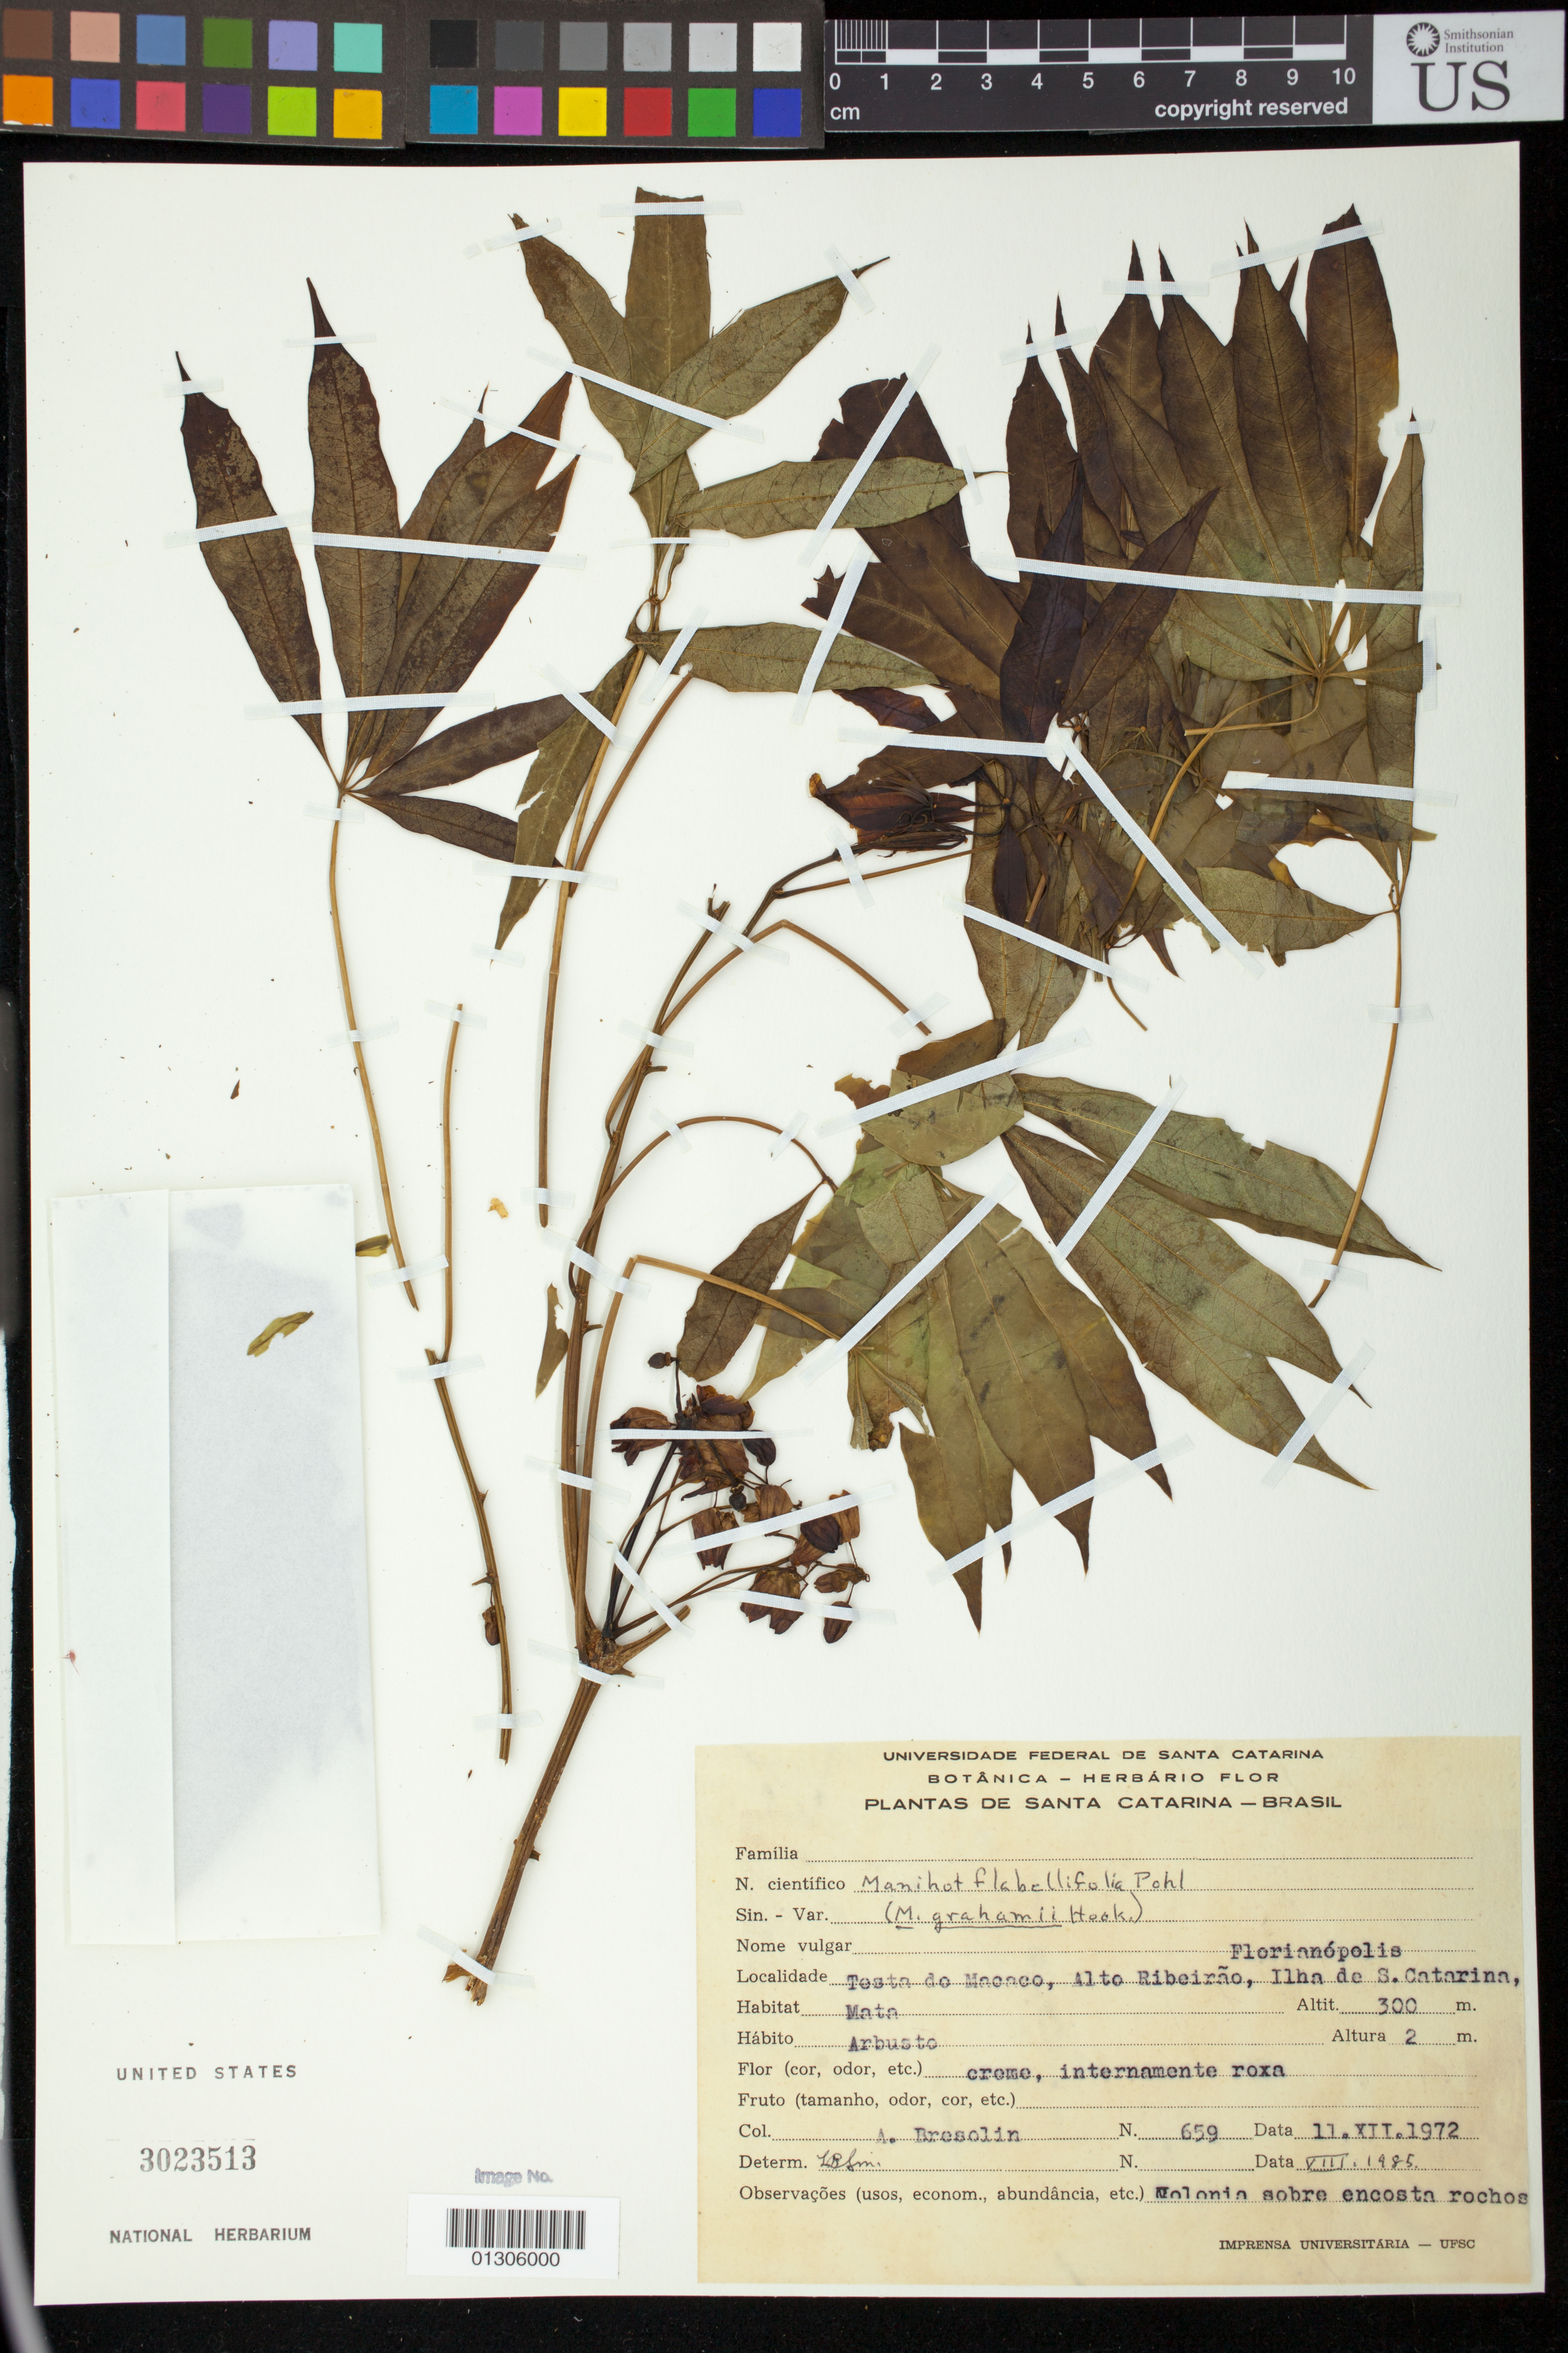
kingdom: Plantae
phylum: Tracheophyta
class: Magnoliopsida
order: Malpighiales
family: Euphorbiaceae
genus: Manihot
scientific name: Manihot glaziovii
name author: Müll. Arg.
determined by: Mendoza, M.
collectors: A. Bresolin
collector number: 659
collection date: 1972-11-12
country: Brazil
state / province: Santa Catarina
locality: Testa do Macaco, Alto Ribeirao, Florianopolis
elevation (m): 300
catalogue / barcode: US 3023513